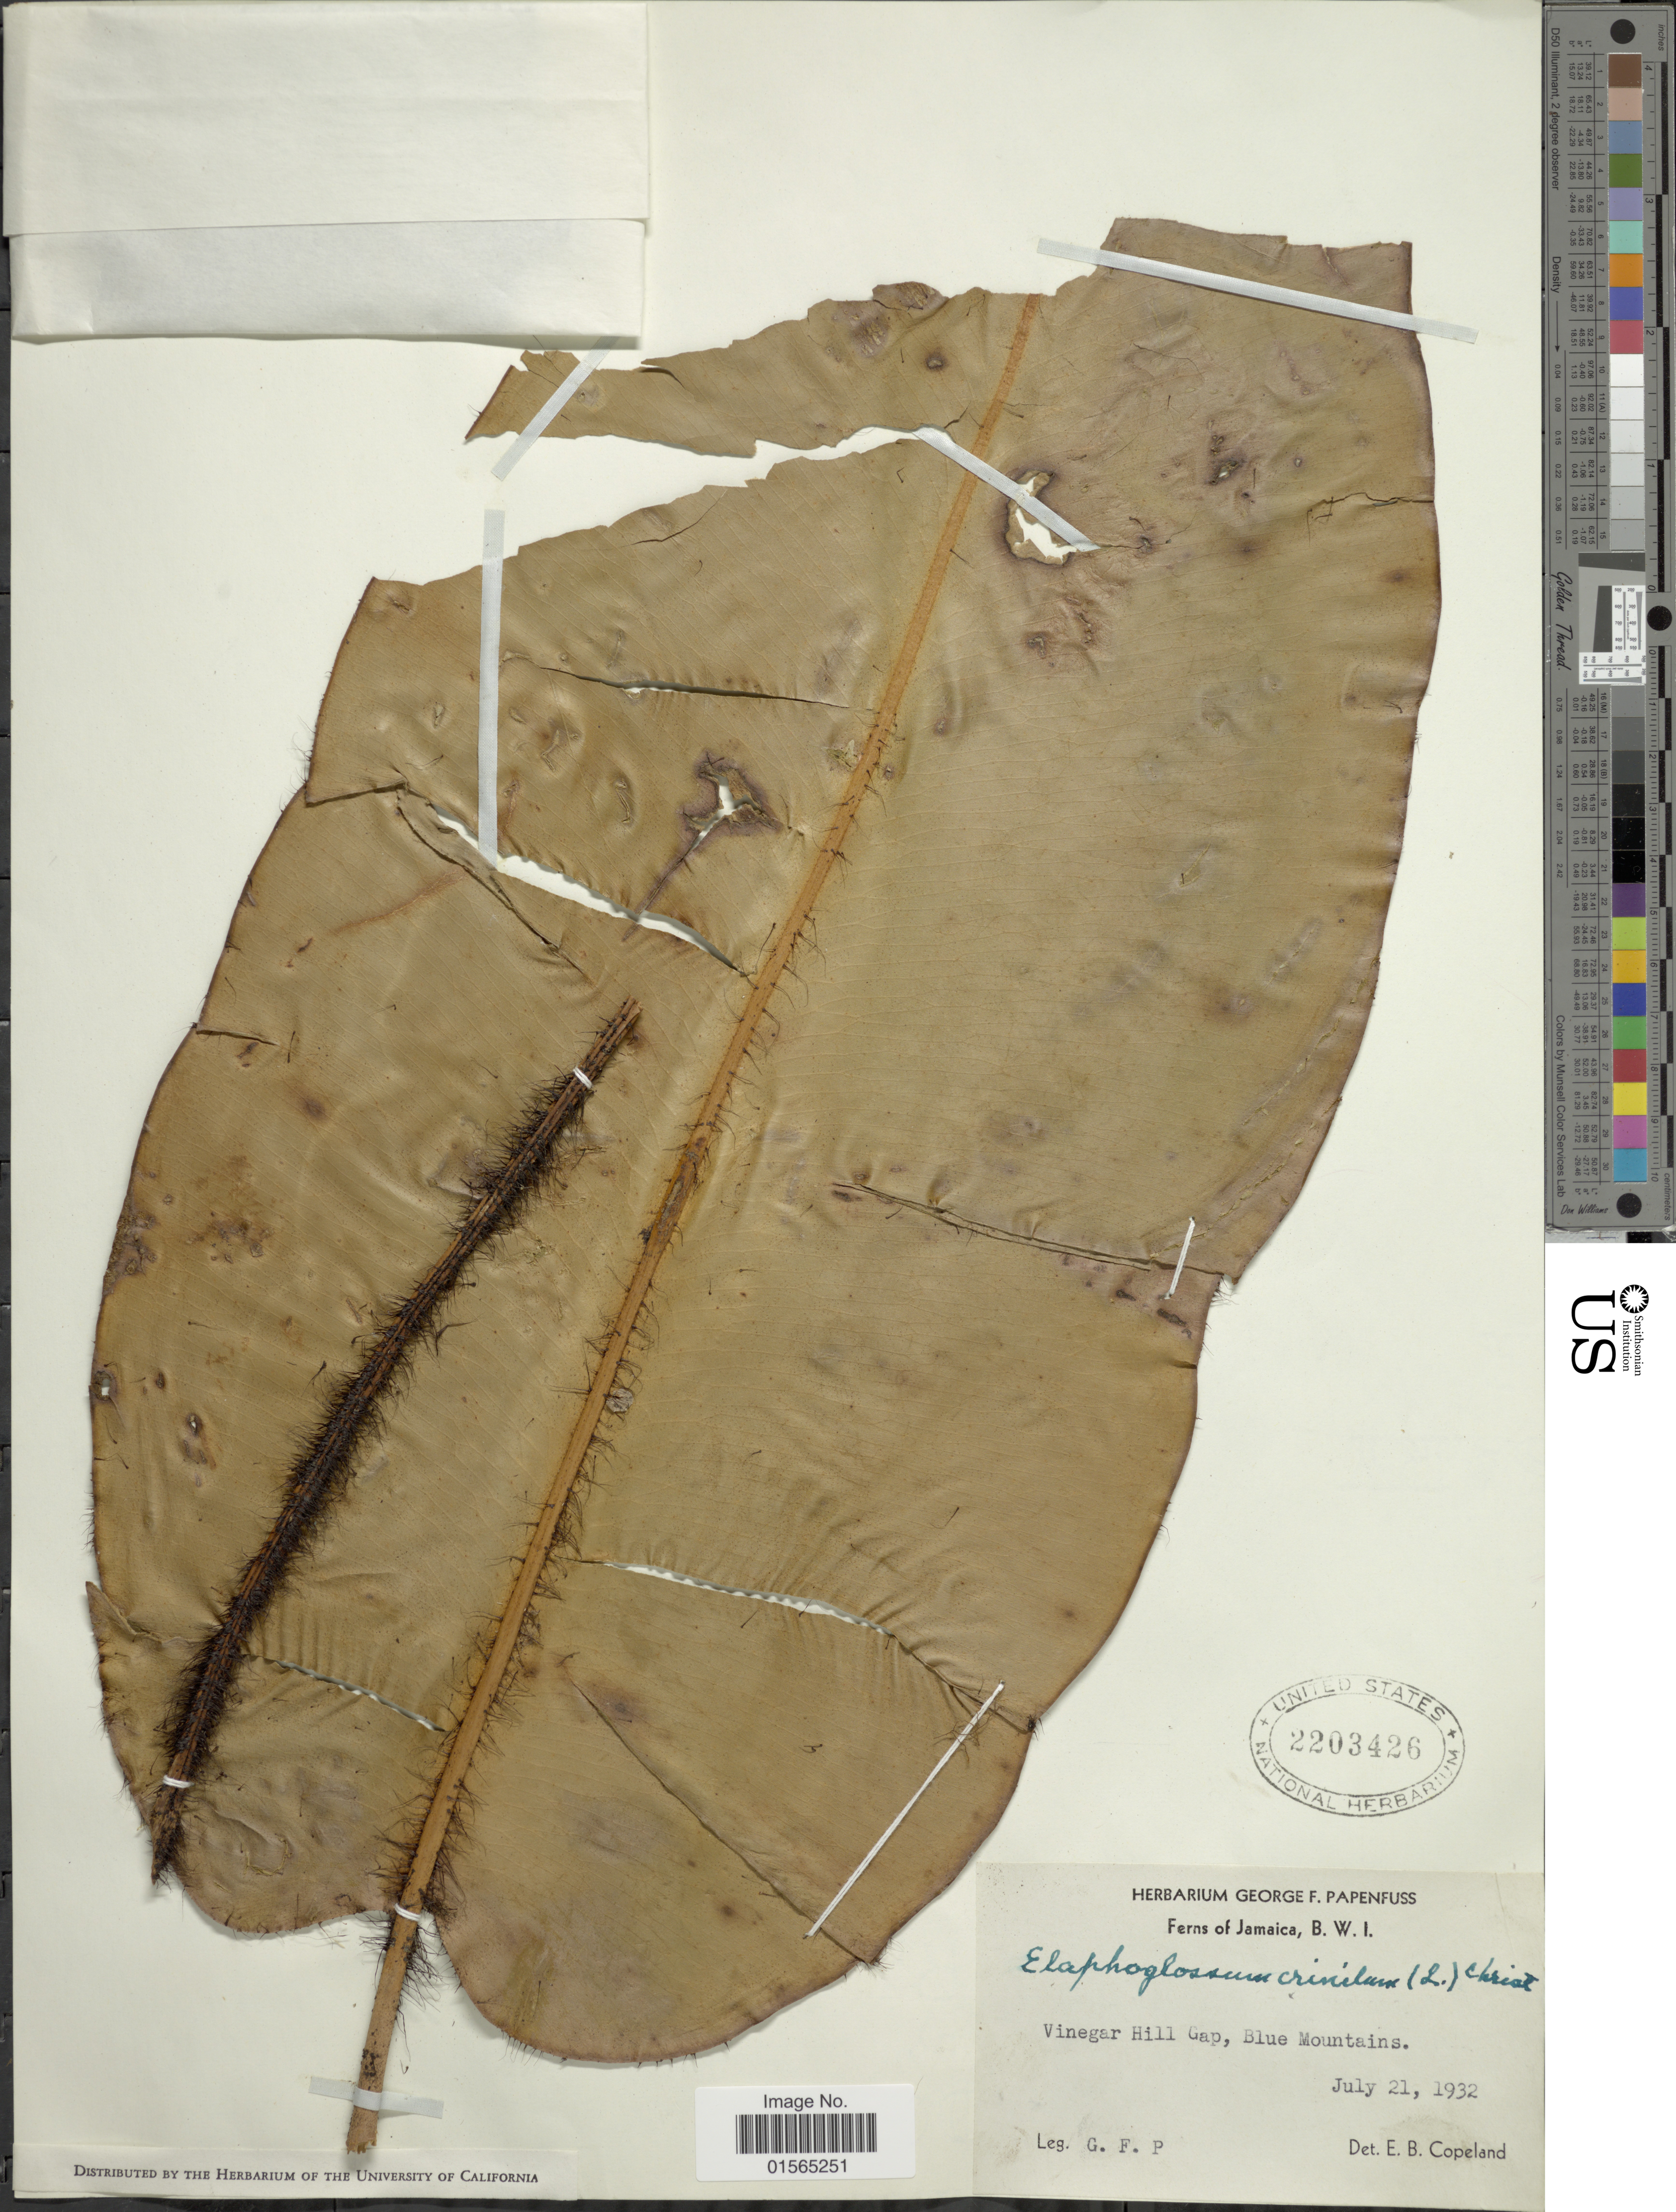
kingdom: Plantae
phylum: Tracheophyta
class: Polypodiopsida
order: Polypodiales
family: Dryopteridaceae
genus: Elaphoglossum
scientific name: Elaphoglossum crinitum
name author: (L.) Christ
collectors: G. Papenfuss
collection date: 1932-07-21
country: Jamaica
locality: B. W. I. , Vinegar Hill Gap, Blue Mountains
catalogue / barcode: US 2203426